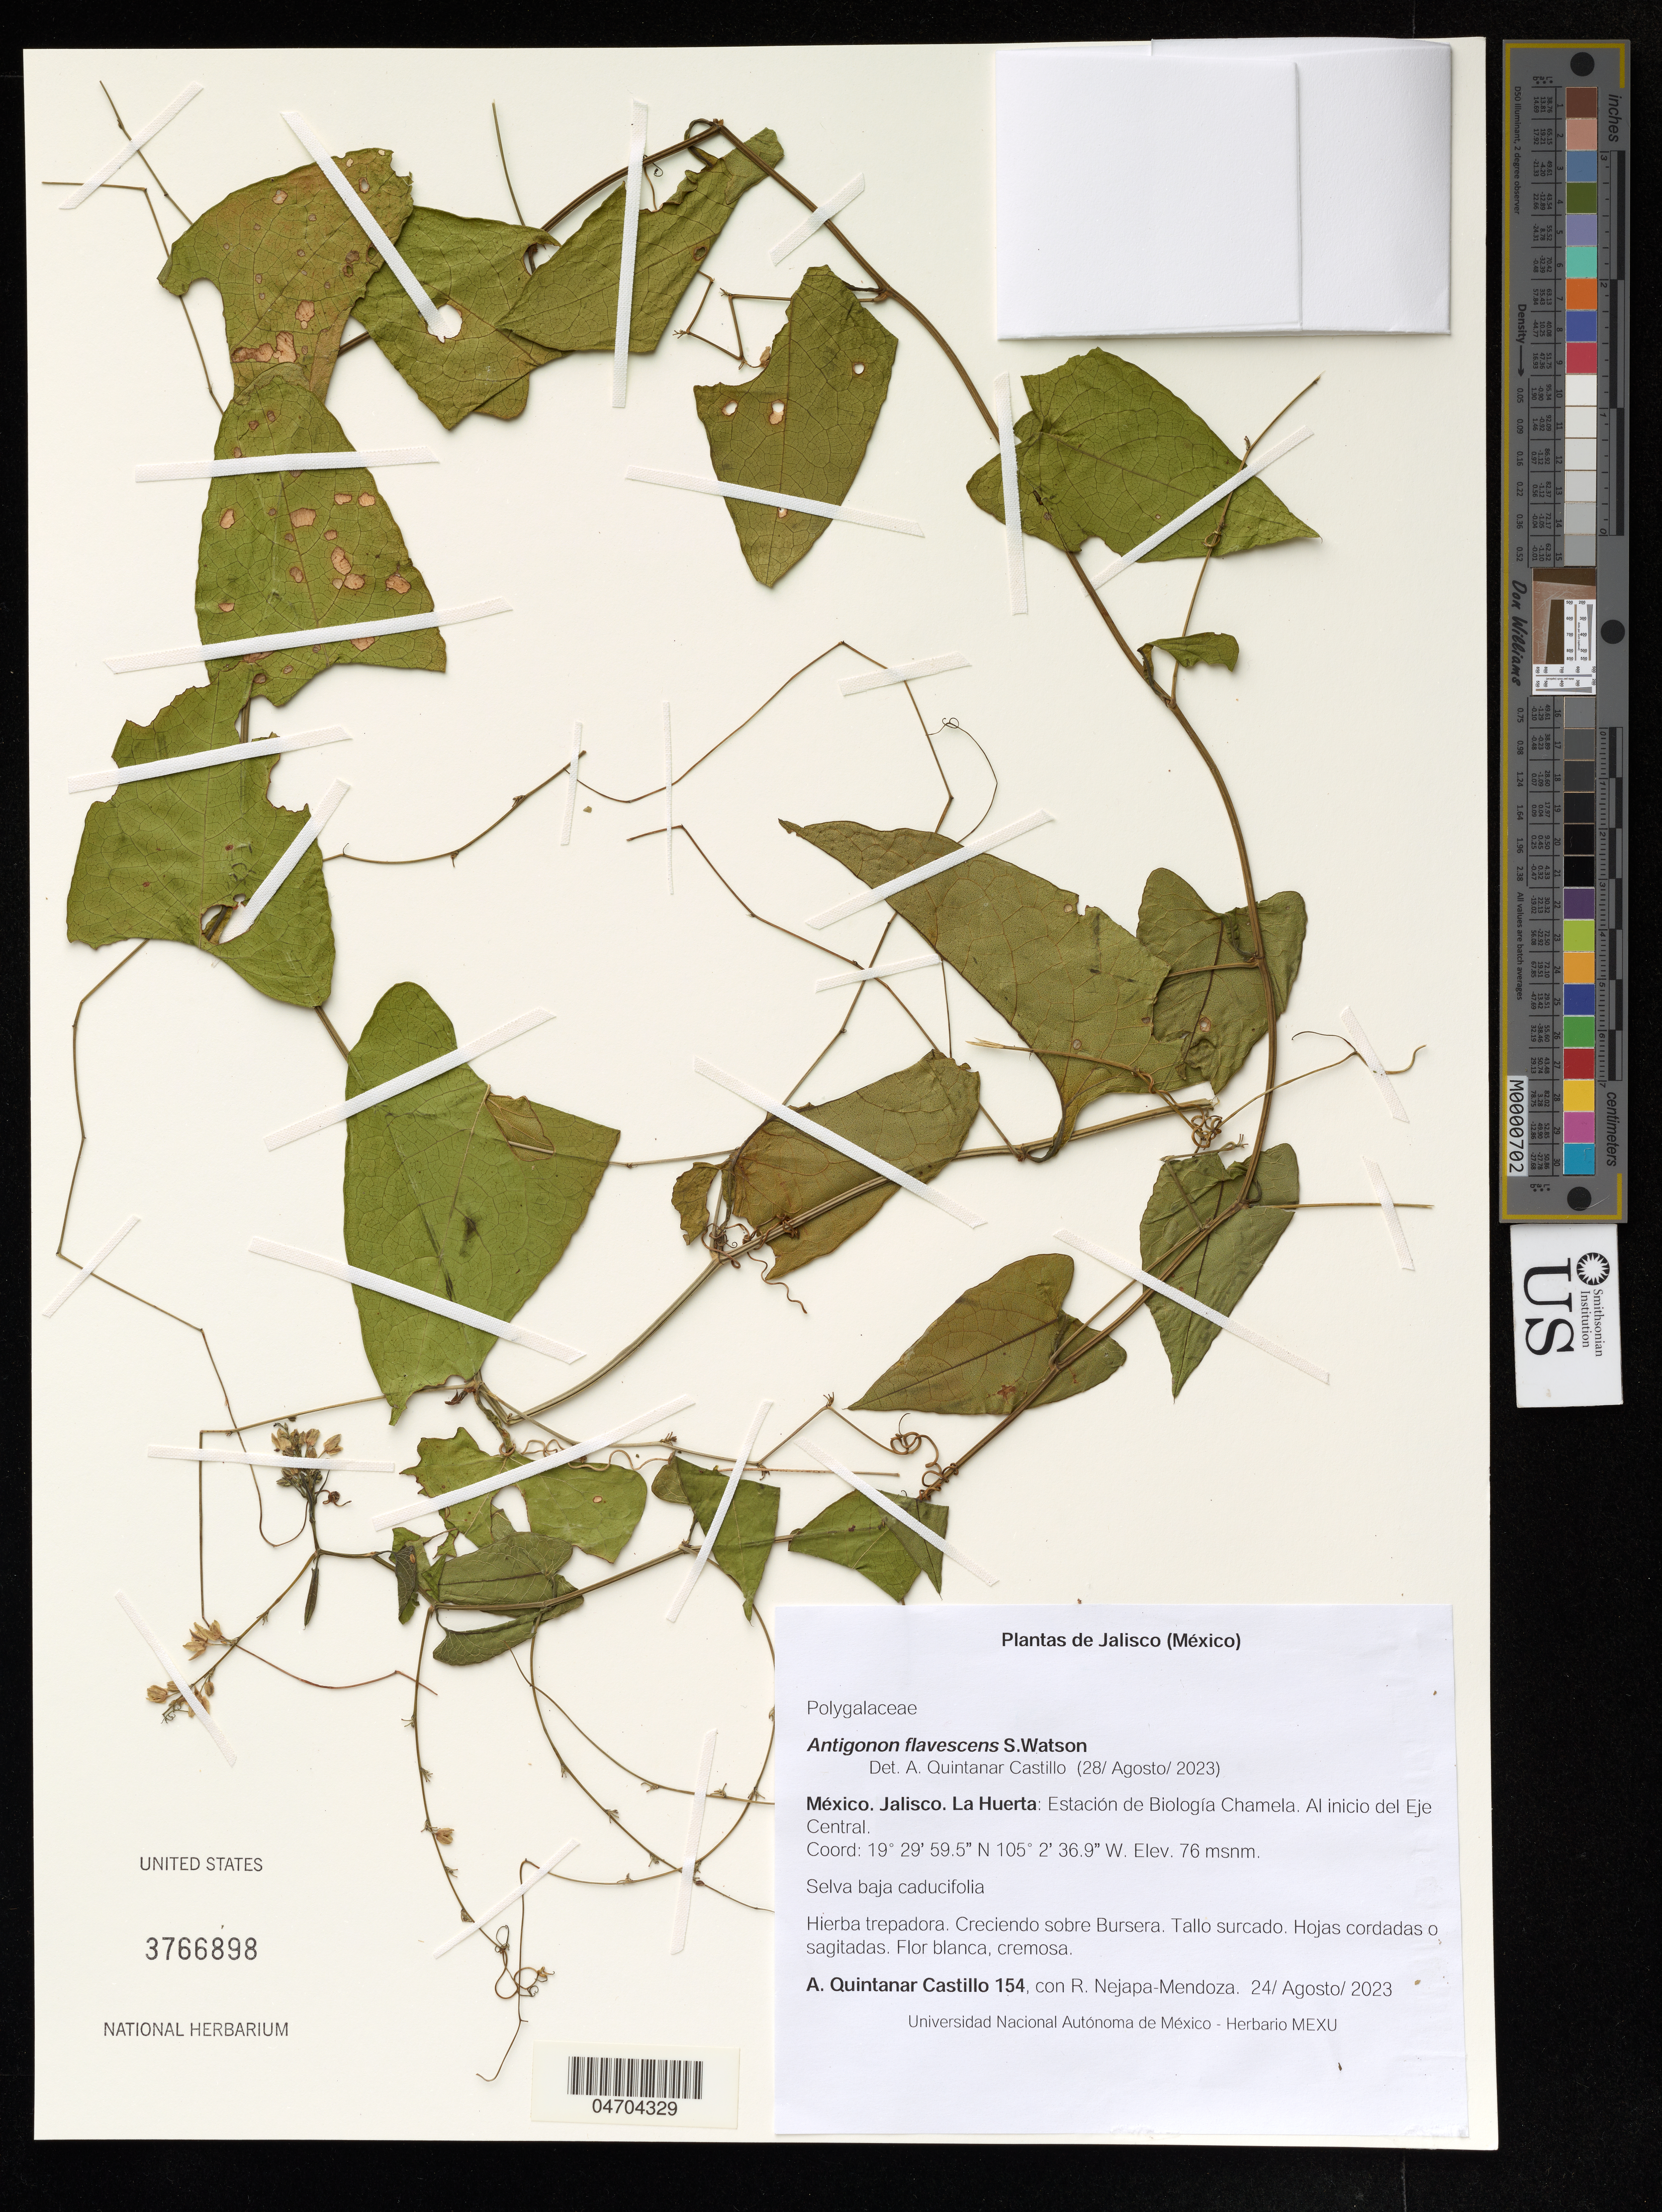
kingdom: Plantae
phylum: Tracheophyta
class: Magnoliopsida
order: Caryophyllales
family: Polygonaceae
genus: Antigonon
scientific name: Antigonon flavescens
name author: (S. Watson) S. Watson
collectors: A. Quintanar Castillo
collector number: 154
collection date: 2023-08-24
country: Mexico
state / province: Jalisco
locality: La Huerta: Estacion de Biologia Chamela, Al incio del Eje Central.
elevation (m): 76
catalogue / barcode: US 3766898